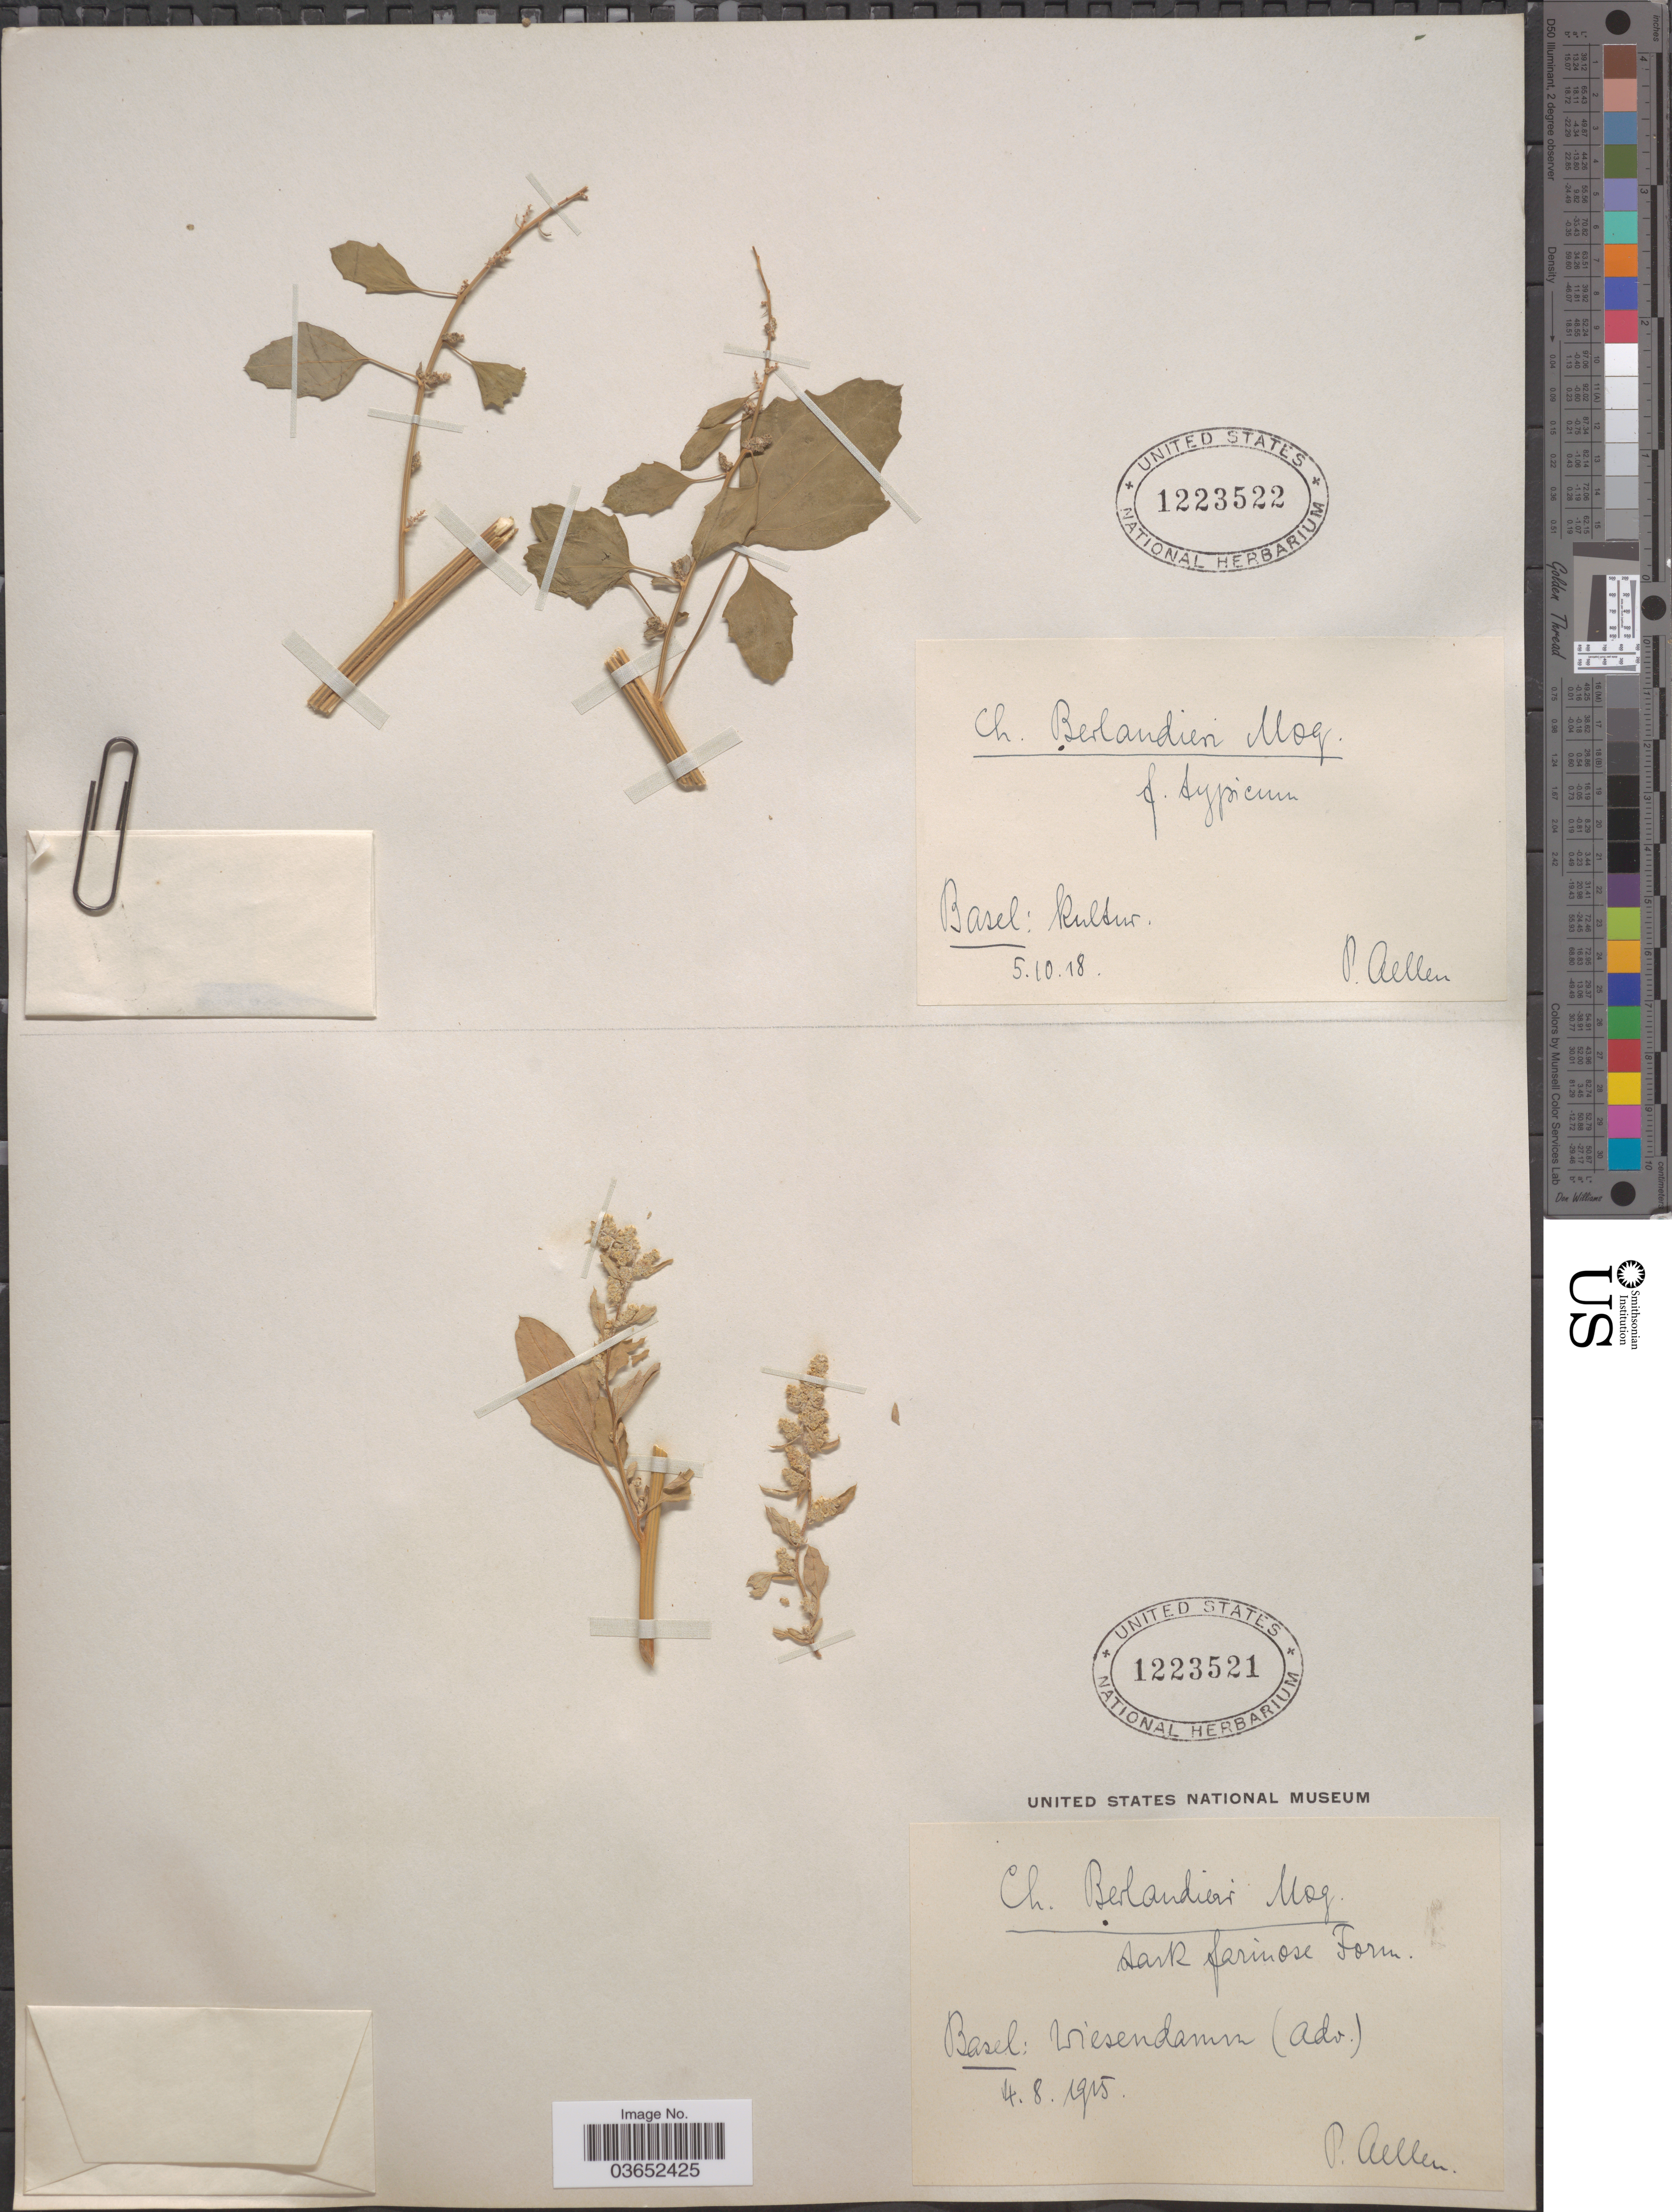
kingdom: Plantae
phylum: Tracheophyta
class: Magnoliopsida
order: Caryophyllales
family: Amaranthaceae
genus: Chenopodium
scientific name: Chenopodium berlandieri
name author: Moq.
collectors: P. Aellen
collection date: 1915-04-08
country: Switzerland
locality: Basel: Wiesendamm (adv.).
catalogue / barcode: US 1223521